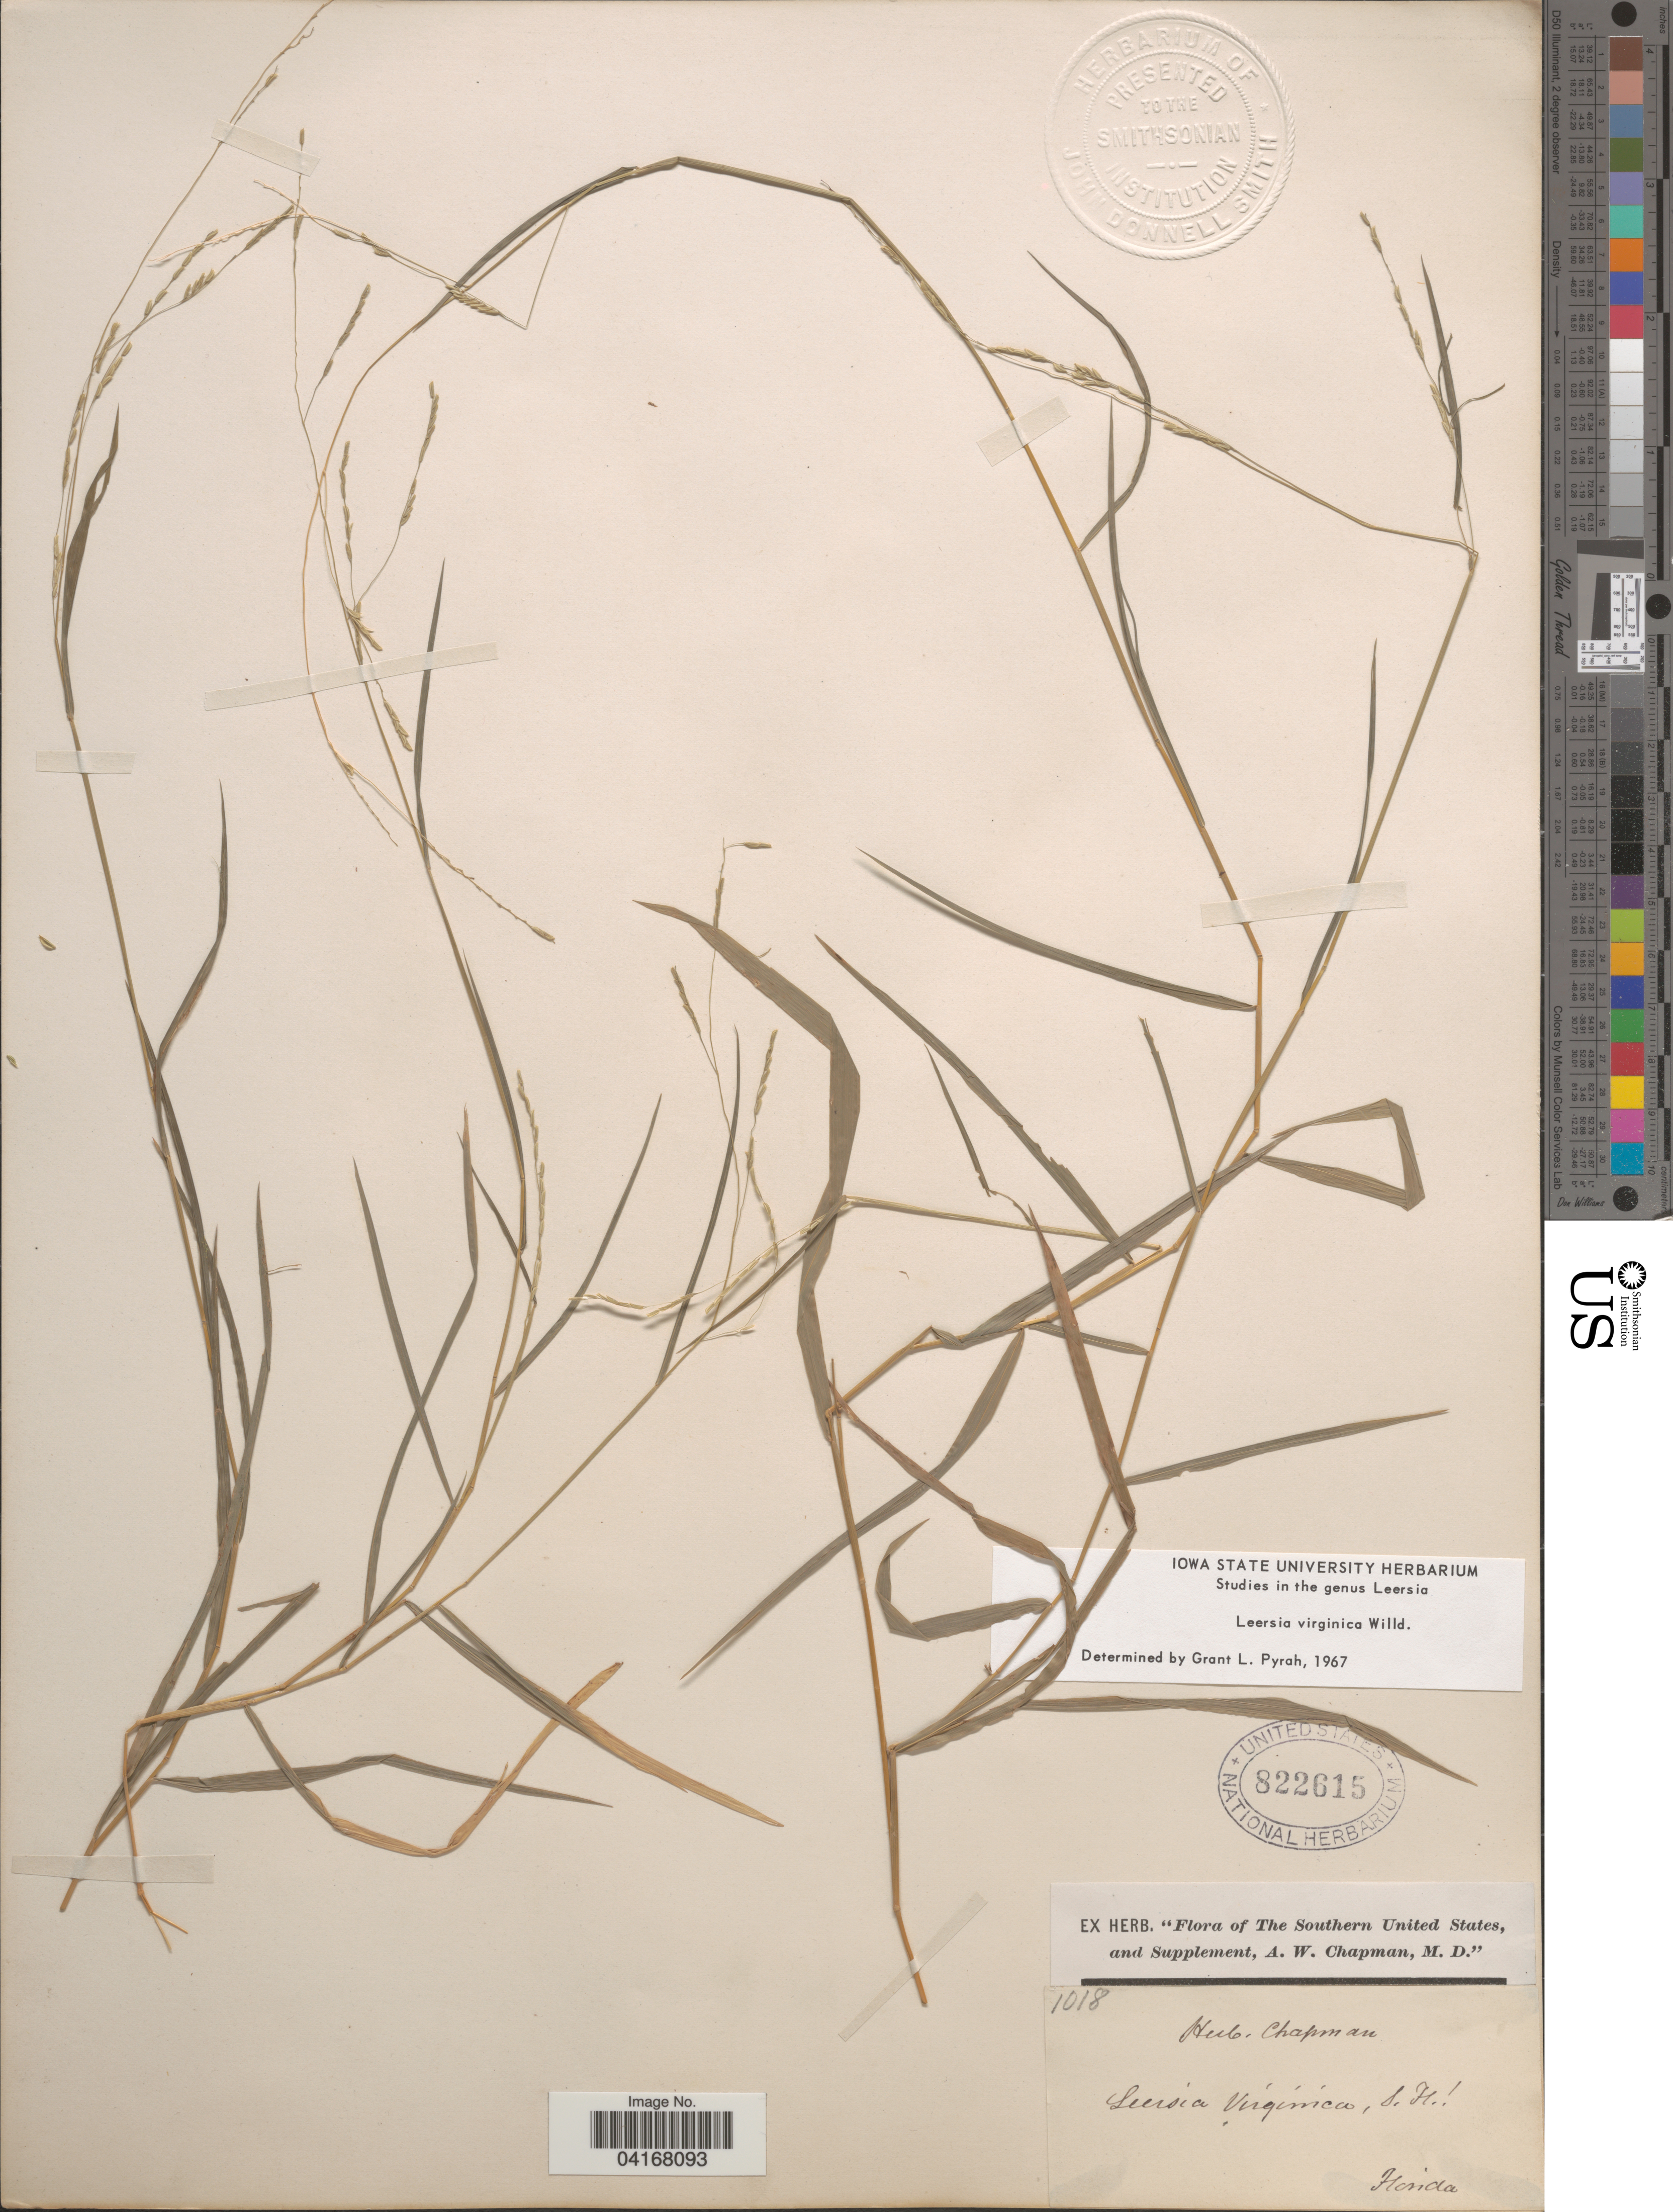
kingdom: Plantae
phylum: Tracheophyta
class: Liliopsida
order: Poales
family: Poaceae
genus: Leersia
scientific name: Leersia virginica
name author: Willd.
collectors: ex herb. A.W. Chapman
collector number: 1018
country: United States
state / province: Florida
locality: The Southern United States.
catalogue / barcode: US 822615